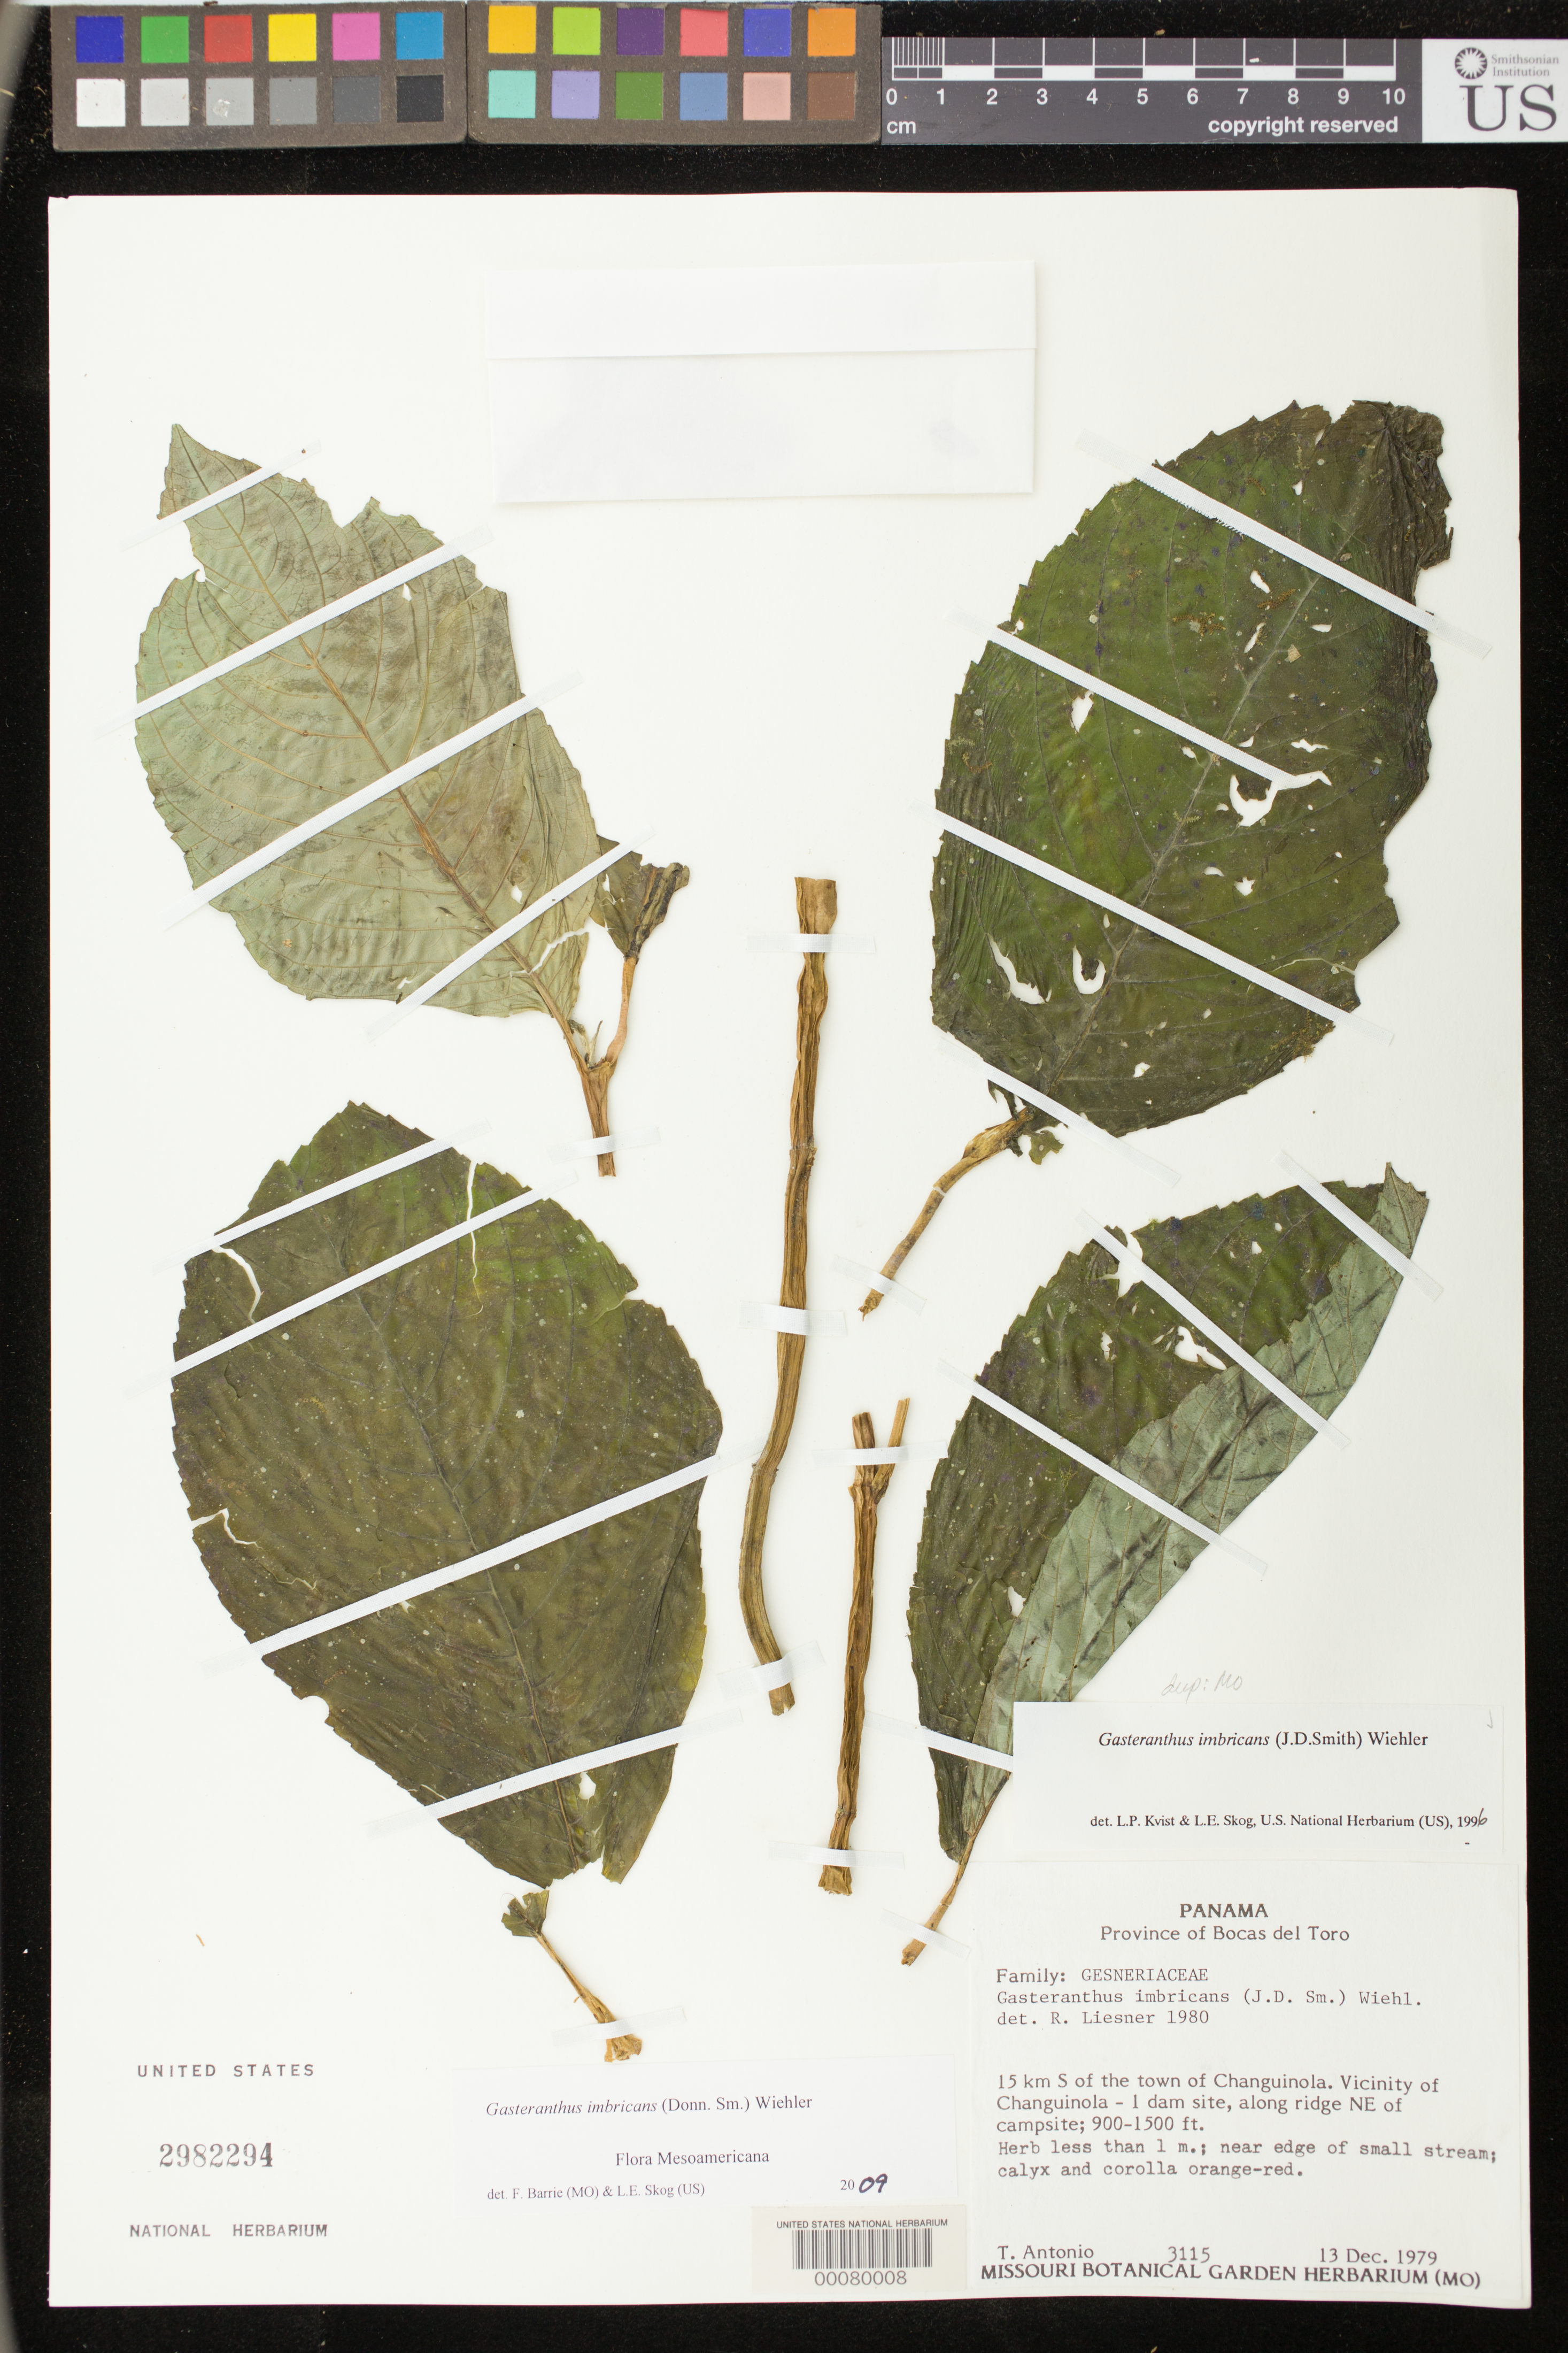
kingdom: Plantae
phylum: Tracheophyta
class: Magnoliopsida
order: Lamiales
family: Gesneriaceae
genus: Gasteranthus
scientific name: Gasteranthus imbricans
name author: (Donn. Sm.) Wiehler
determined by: Skog, Laurence E.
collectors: T. Antonio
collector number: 3115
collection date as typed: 13 Dec 1979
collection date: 1979-12-13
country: Panama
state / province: Bocas del Toro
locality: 15 km S of the town of Changuinola, vicinity of Changuinola-1 dam site, along ridge NE of campsite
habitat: Near edge of small stream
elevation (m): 274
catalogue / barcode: US 2982294